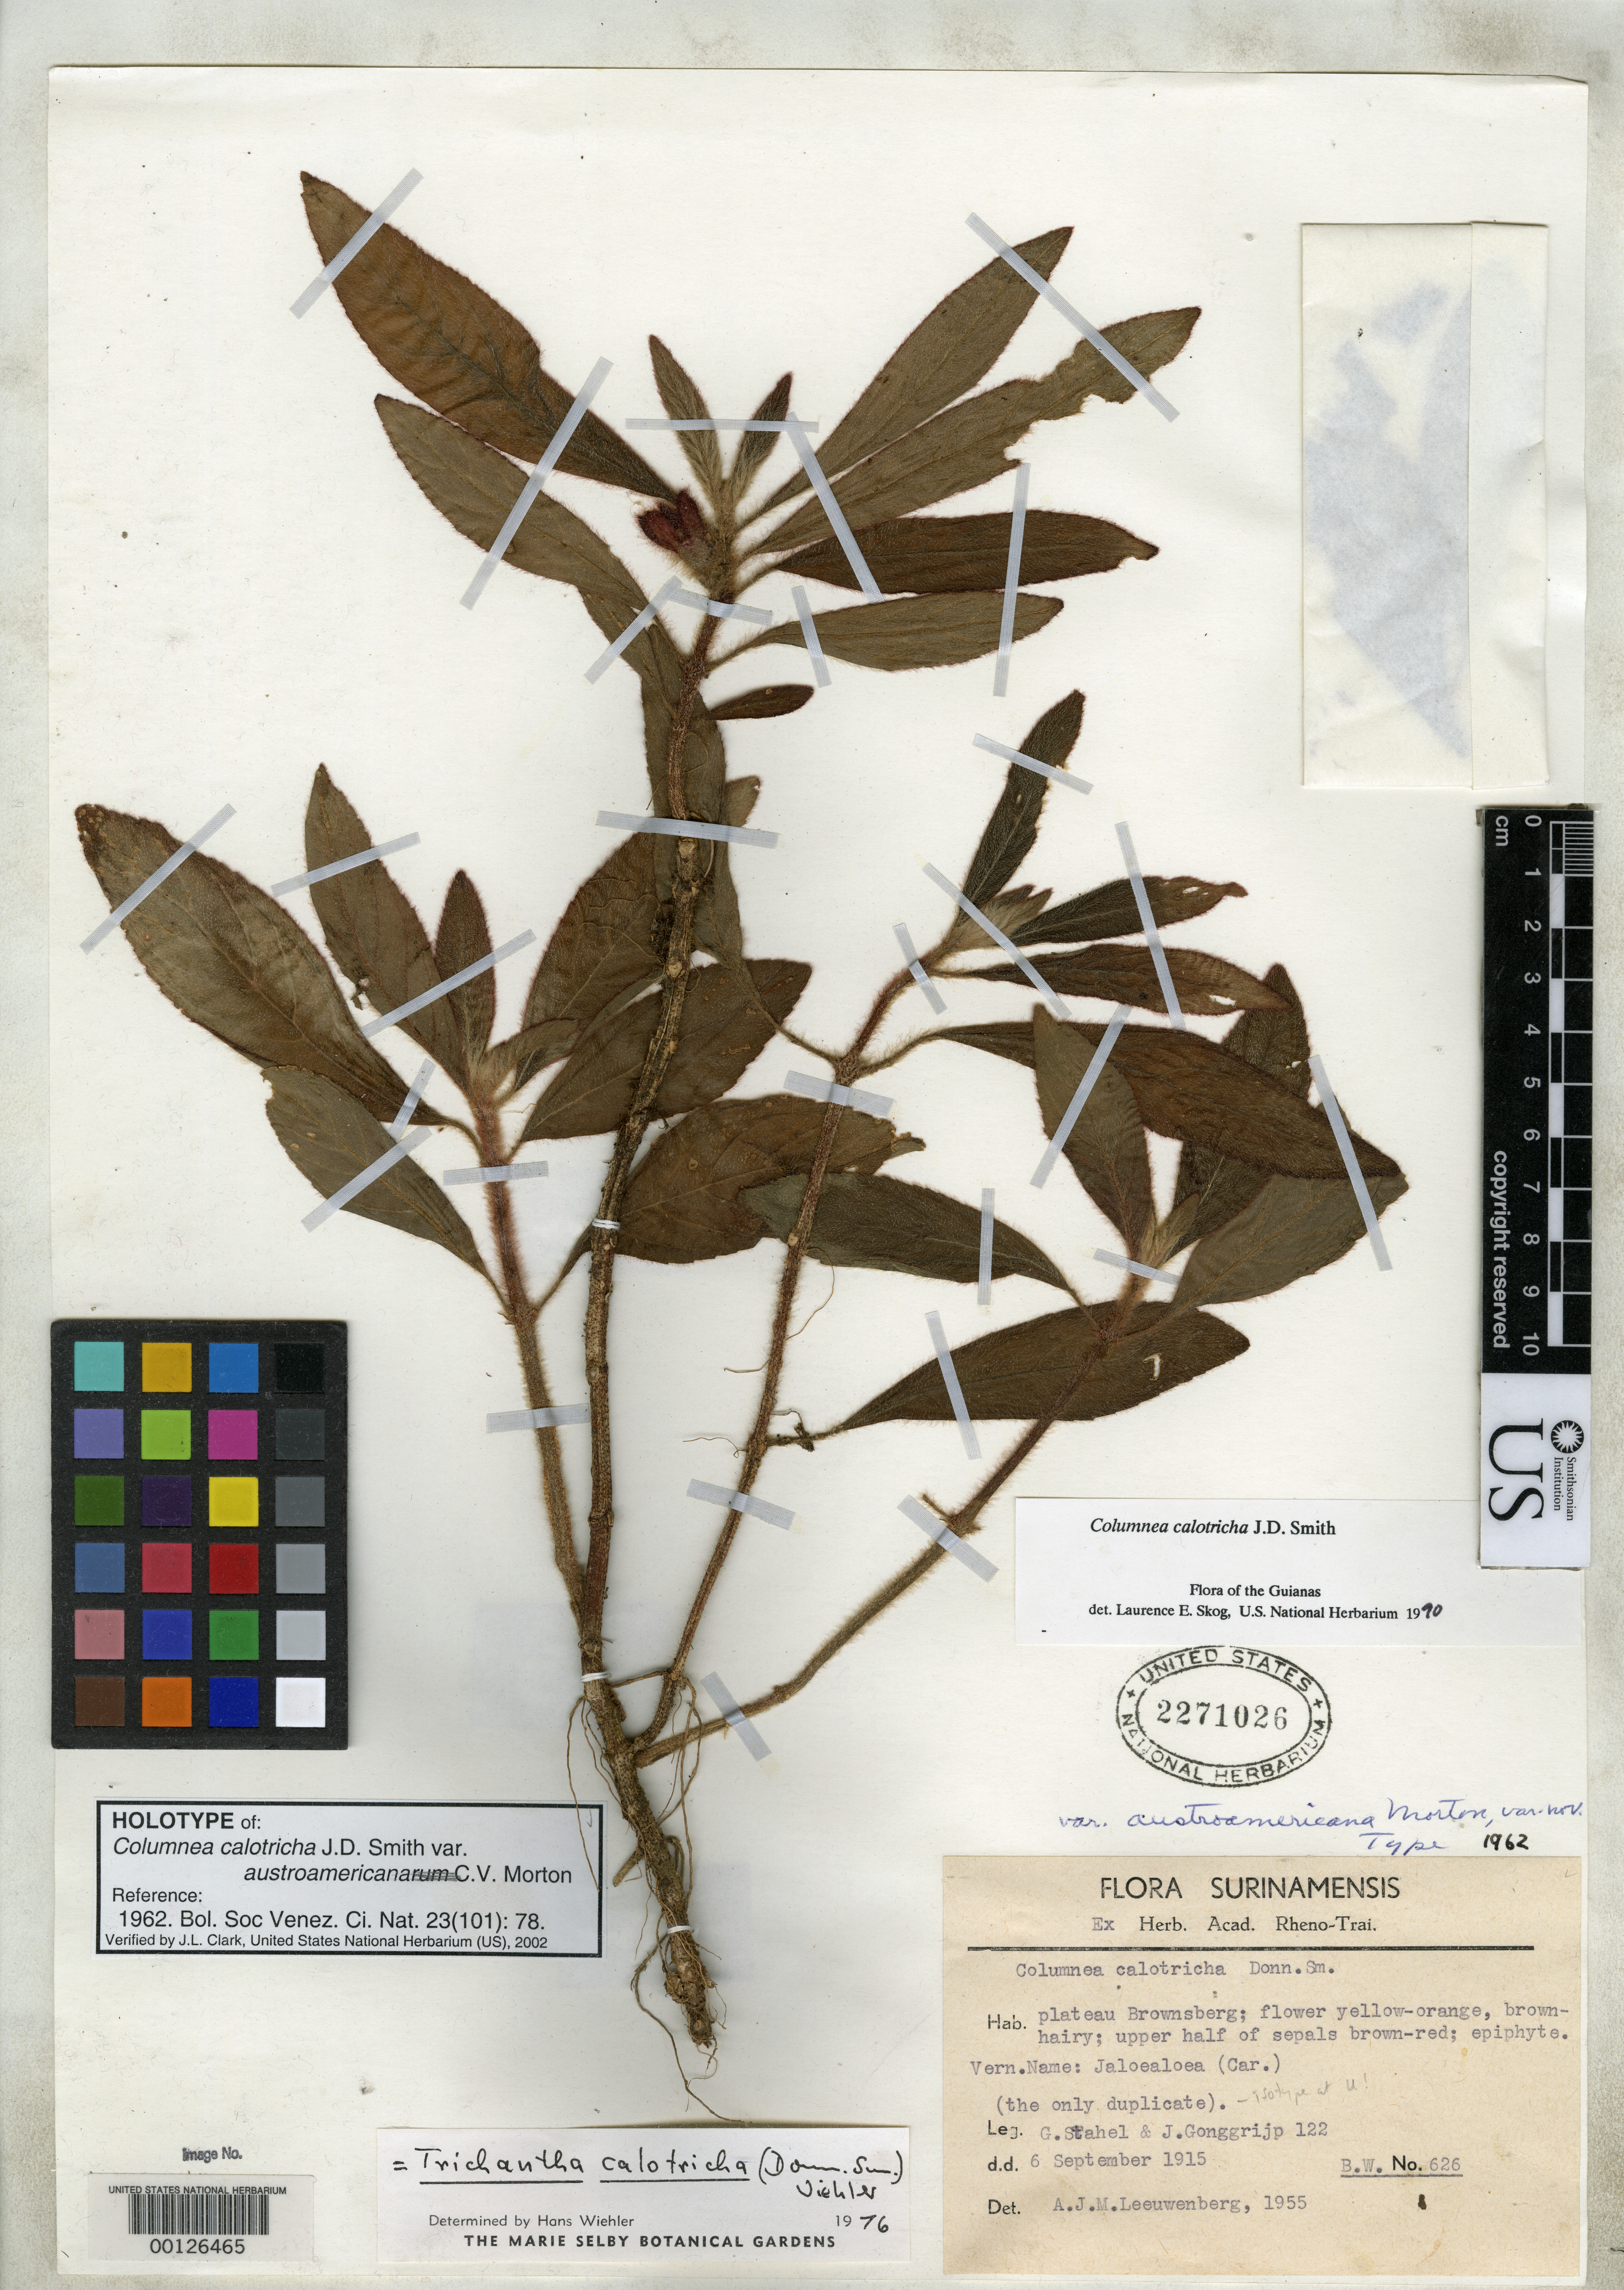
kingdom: Plantae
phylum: Tracheophyta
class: Magnoliopsida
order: Lamiales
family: Gesneriaceae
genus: Columnea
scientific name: Columnea calotricha var. austroamericana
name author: C.V. Morton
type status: Holotype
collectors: G. Stahel & L. Gonggrijp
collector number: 122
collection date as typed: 06 Sep 1915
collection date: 1915-09-06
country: Suriname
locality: Brownsberg Plateau.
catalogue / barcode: US 2271026